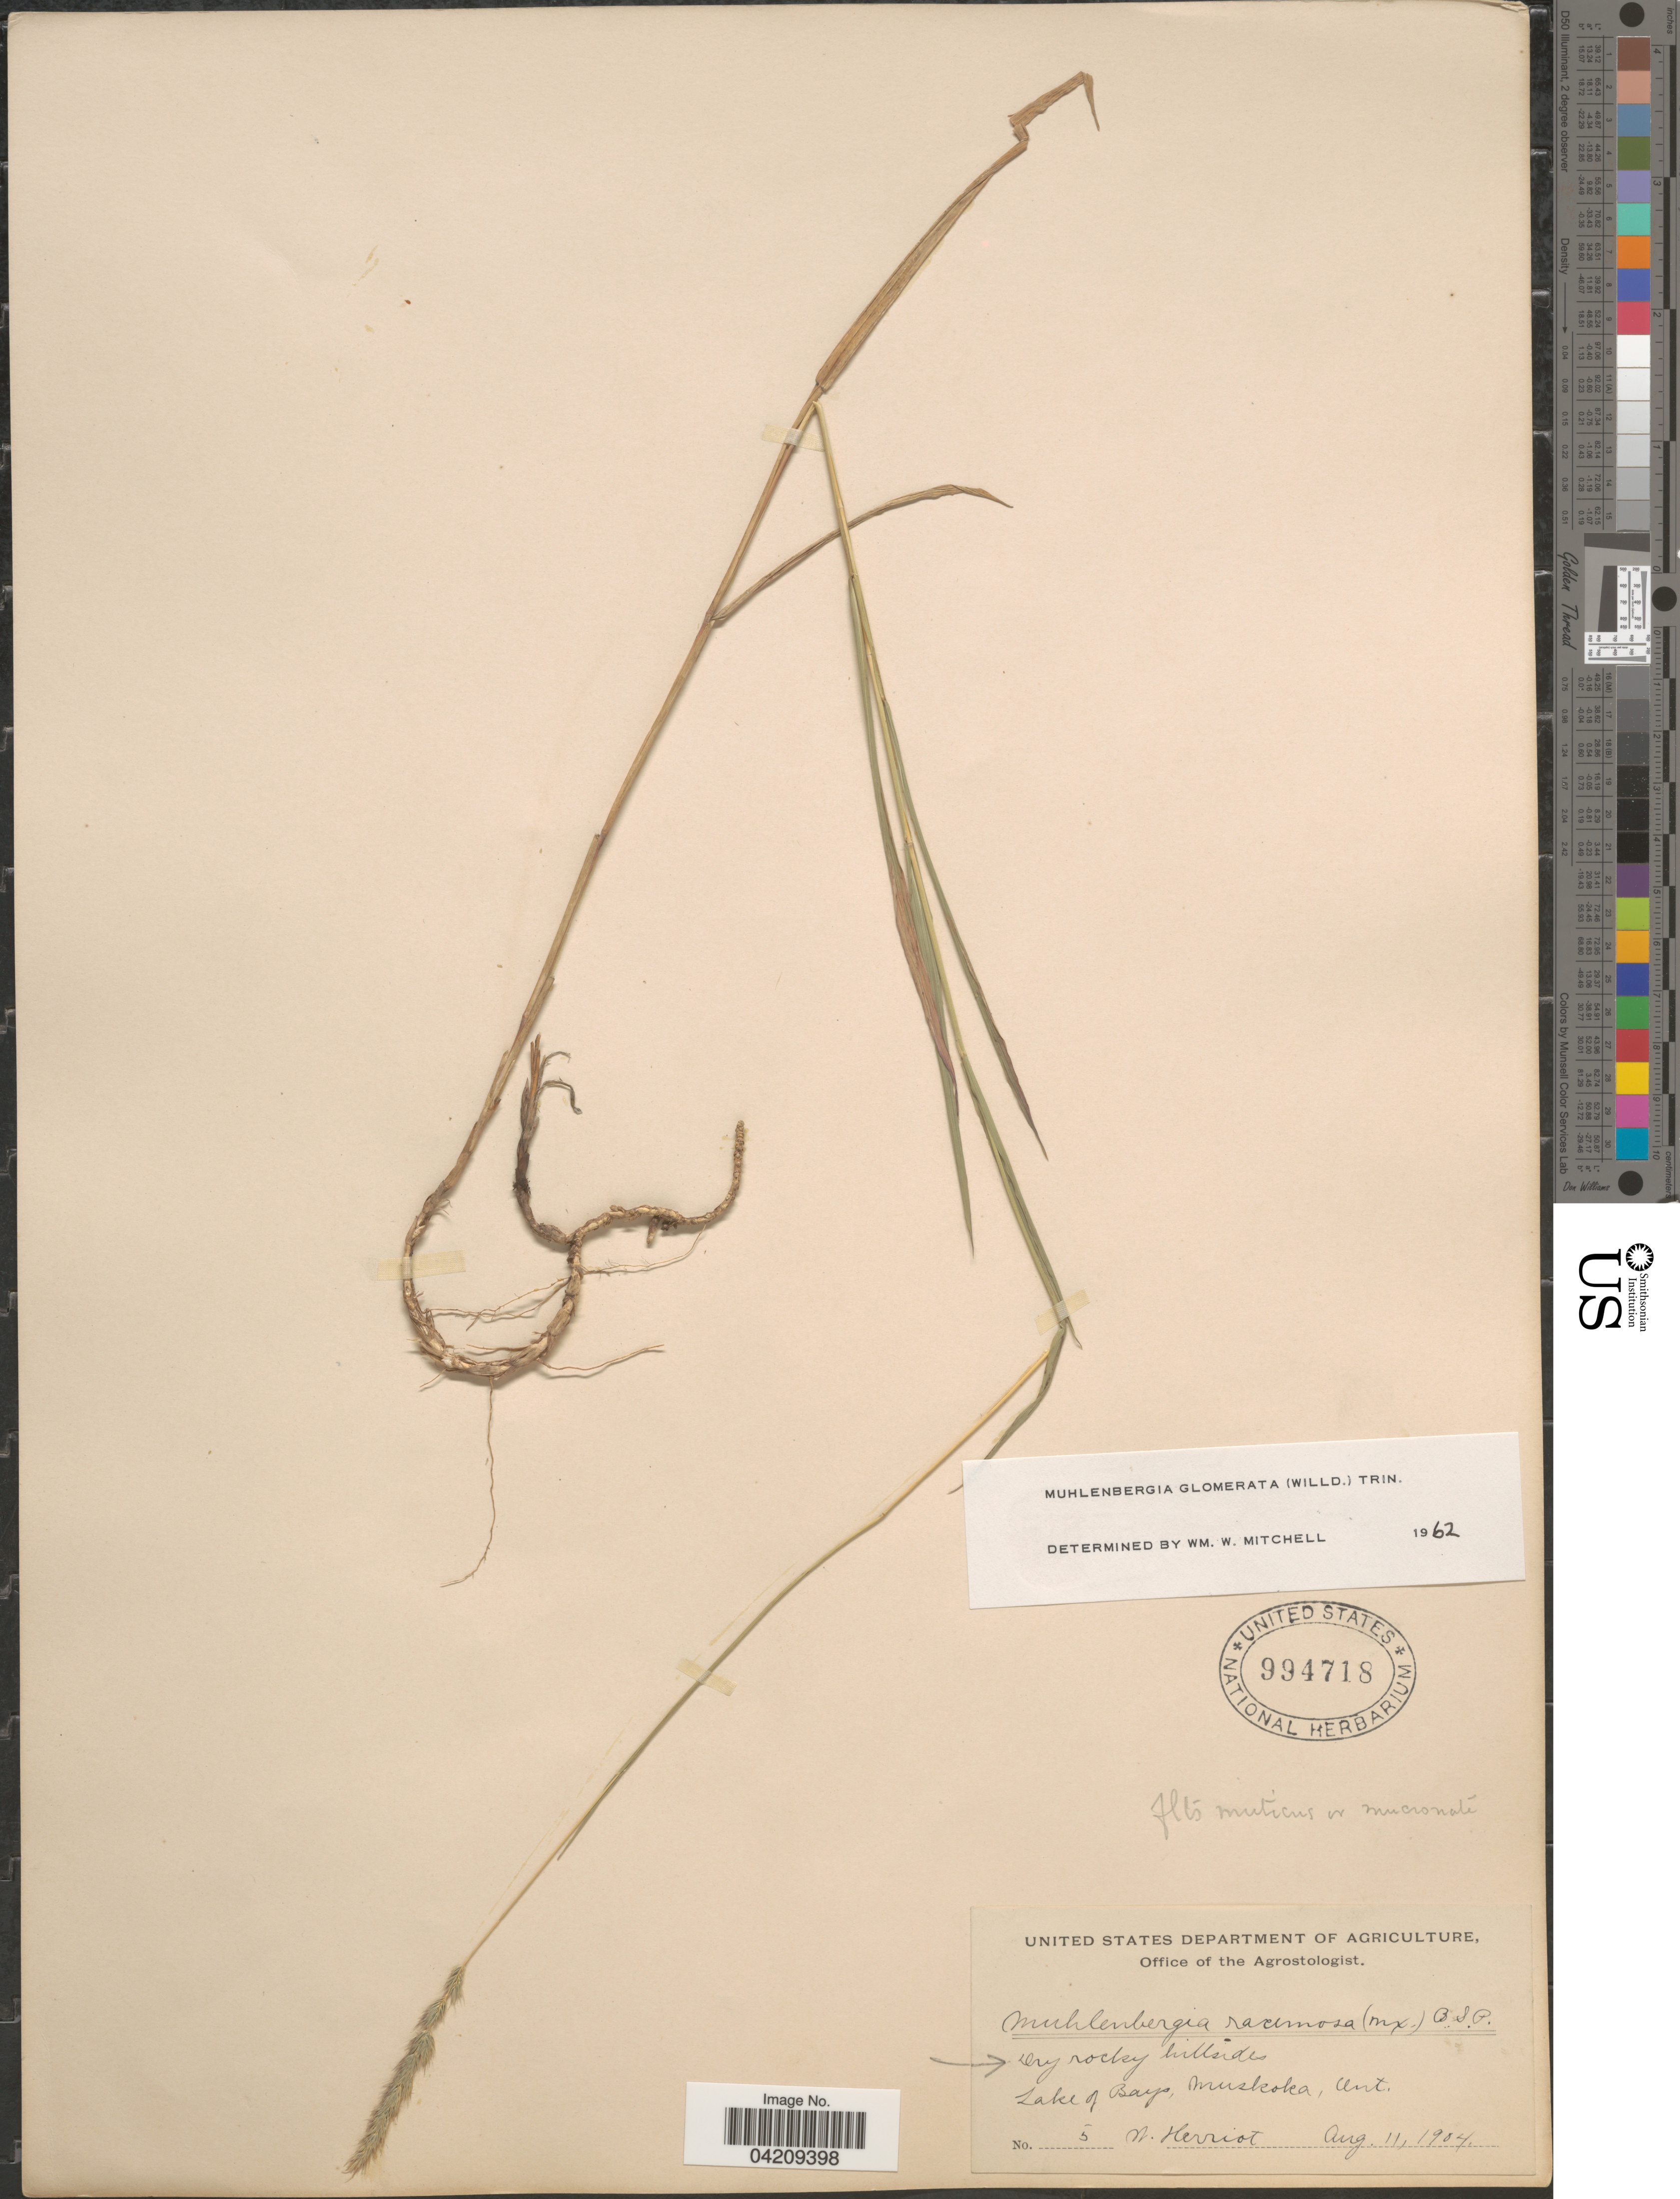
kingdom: Plantae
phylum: Tracheophyta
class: Liliopsida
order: Poales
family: Poaceae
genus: Muhlenbergia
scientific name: Muhlenbergia glomerata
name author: (Willd.) Trin.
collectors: W. Herriot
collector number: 5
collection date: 1904-08-11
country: Canada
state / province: Ontario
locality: Dry rocky hillsides. Lake of Bays, Muskoka.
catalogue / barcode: US 994718